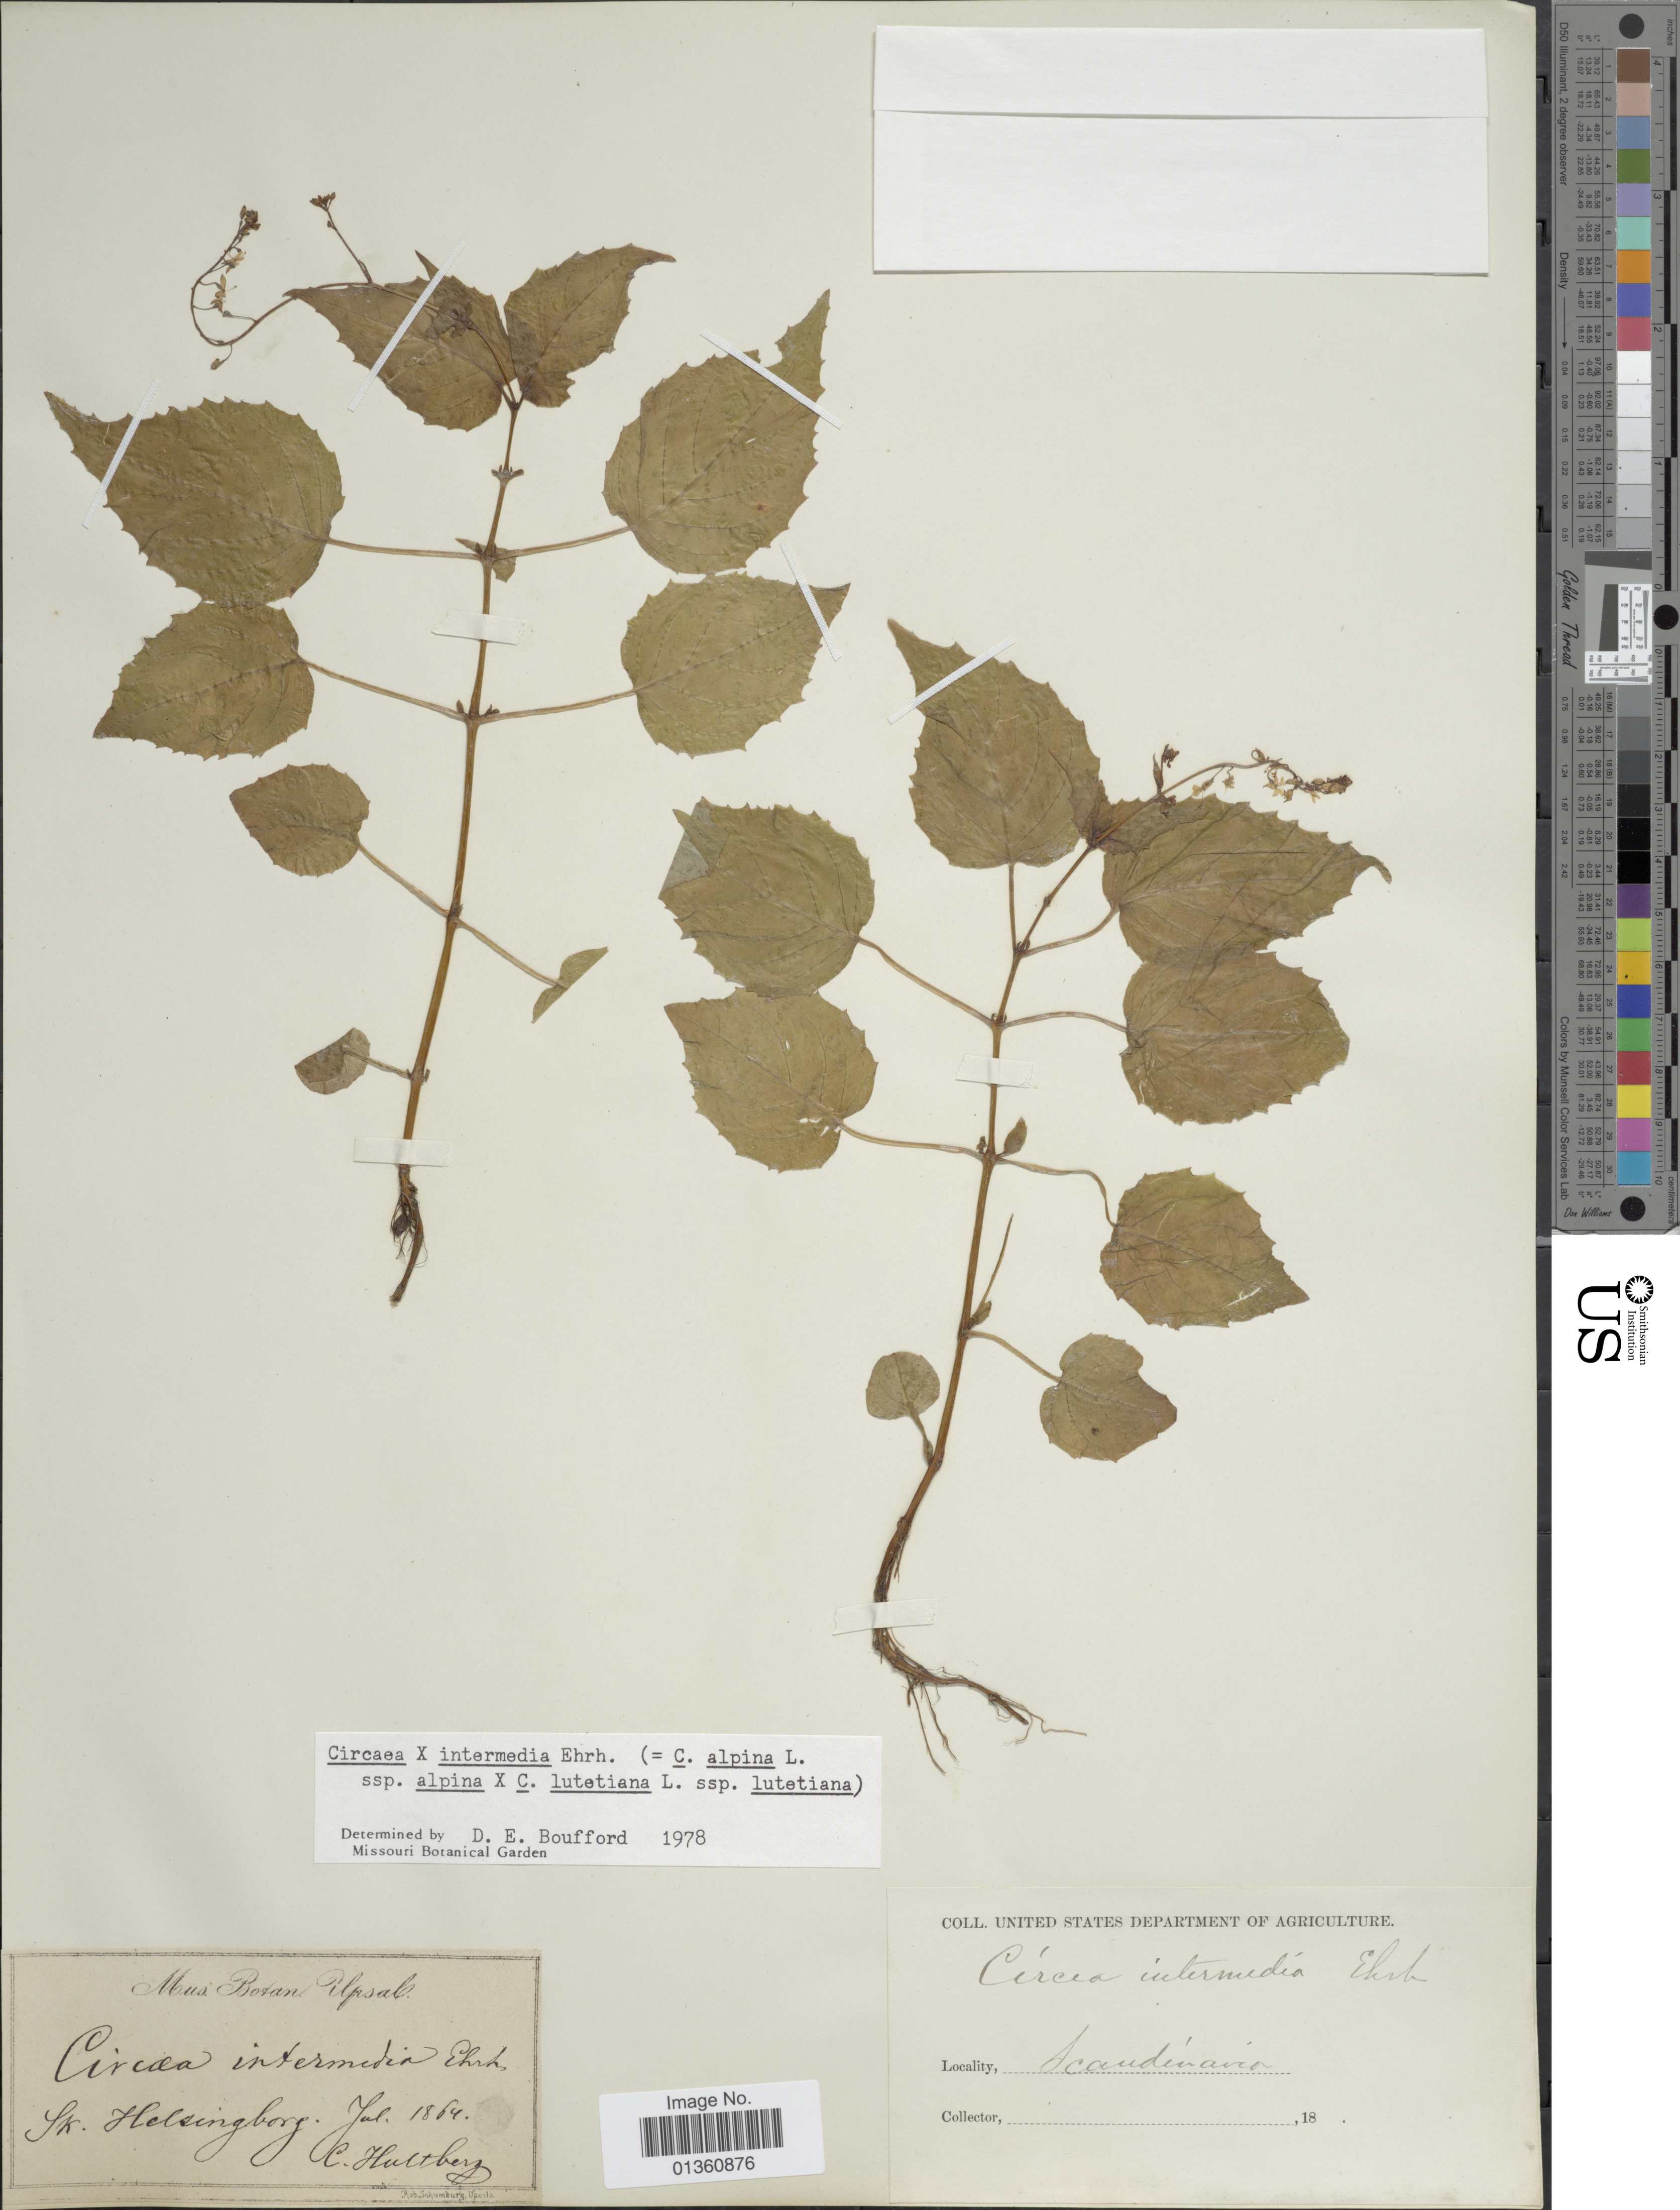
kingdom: Plantae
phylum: Tracheophyta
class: Magnoliopsida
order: Myrtales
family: Onagraceae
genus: Circaea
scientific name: Circaea x intermedia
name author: Ehrh.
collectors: C. Hultberg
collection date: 1864-07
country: Sweden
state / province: Skåne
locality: Sk. Helsingborg